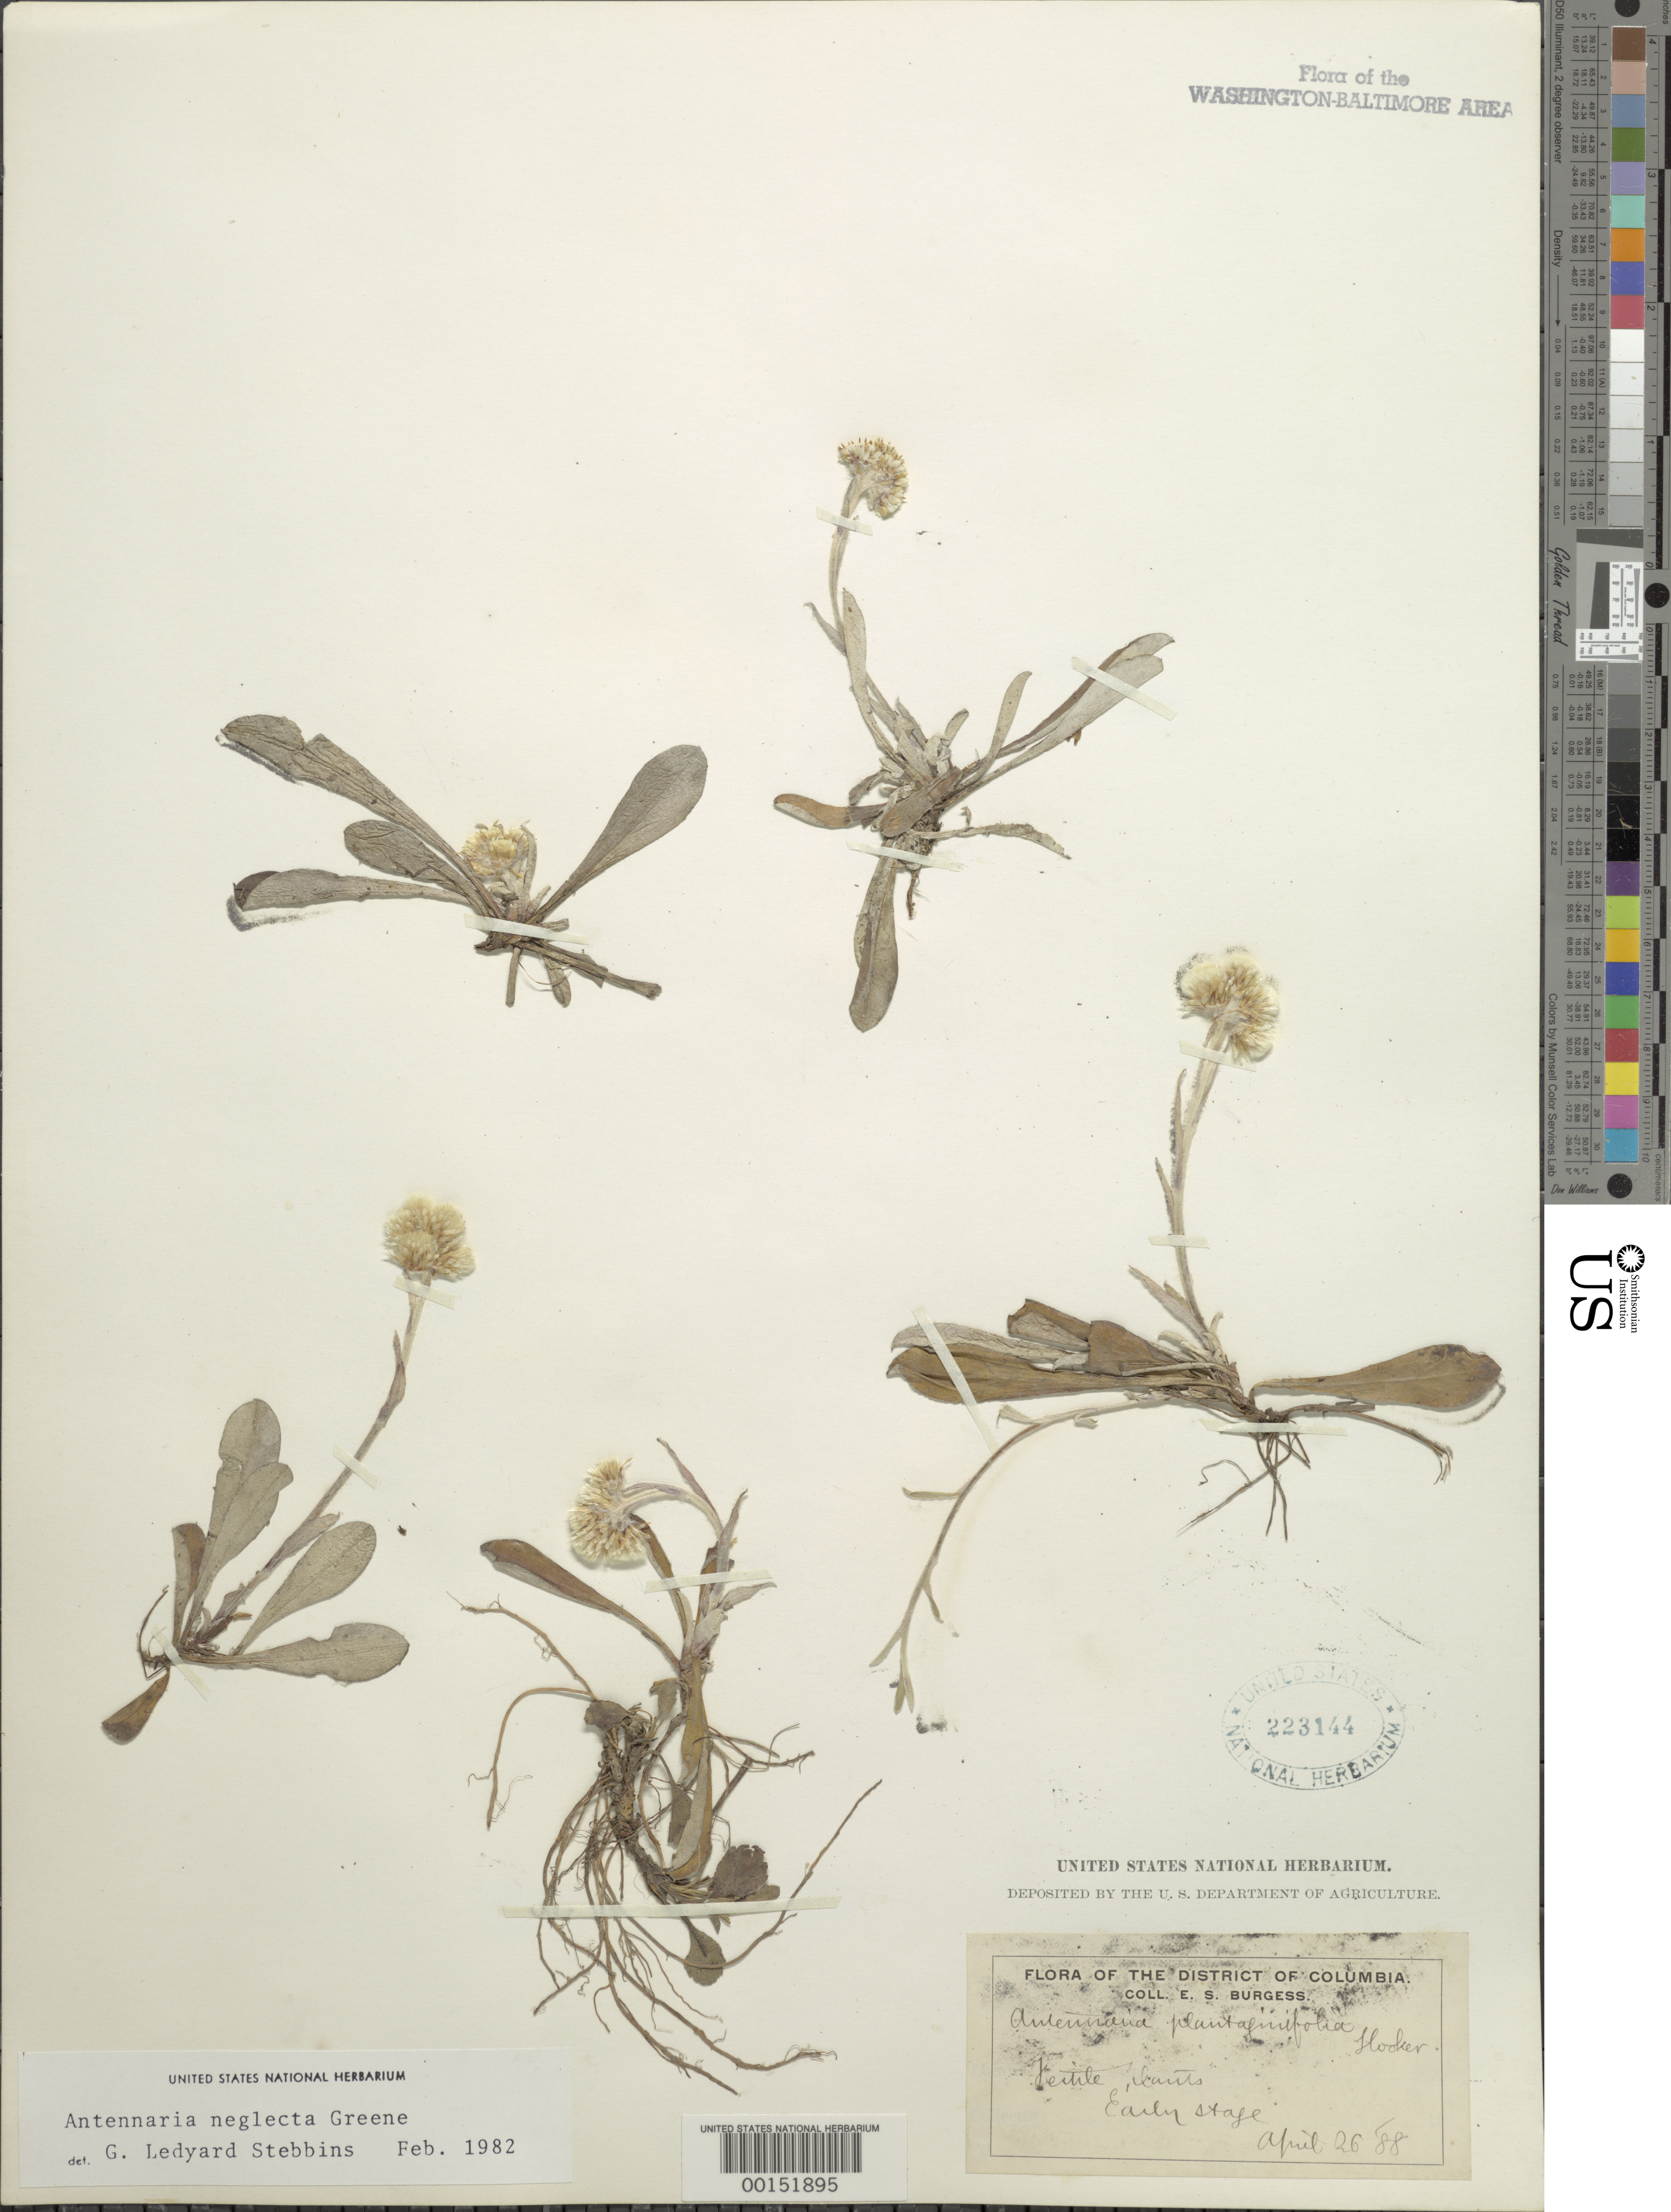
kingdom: Plantae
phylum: Tracheophyta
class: Magnoliopsida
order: Asterales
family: Asteraceae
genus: Antennaria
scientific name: Antennaria neglecta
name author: Greene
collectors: E. Burgess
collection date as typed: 26 Apr 1888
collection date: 1888-04-26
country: United States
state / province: District of Columbia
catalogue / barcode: US 223144